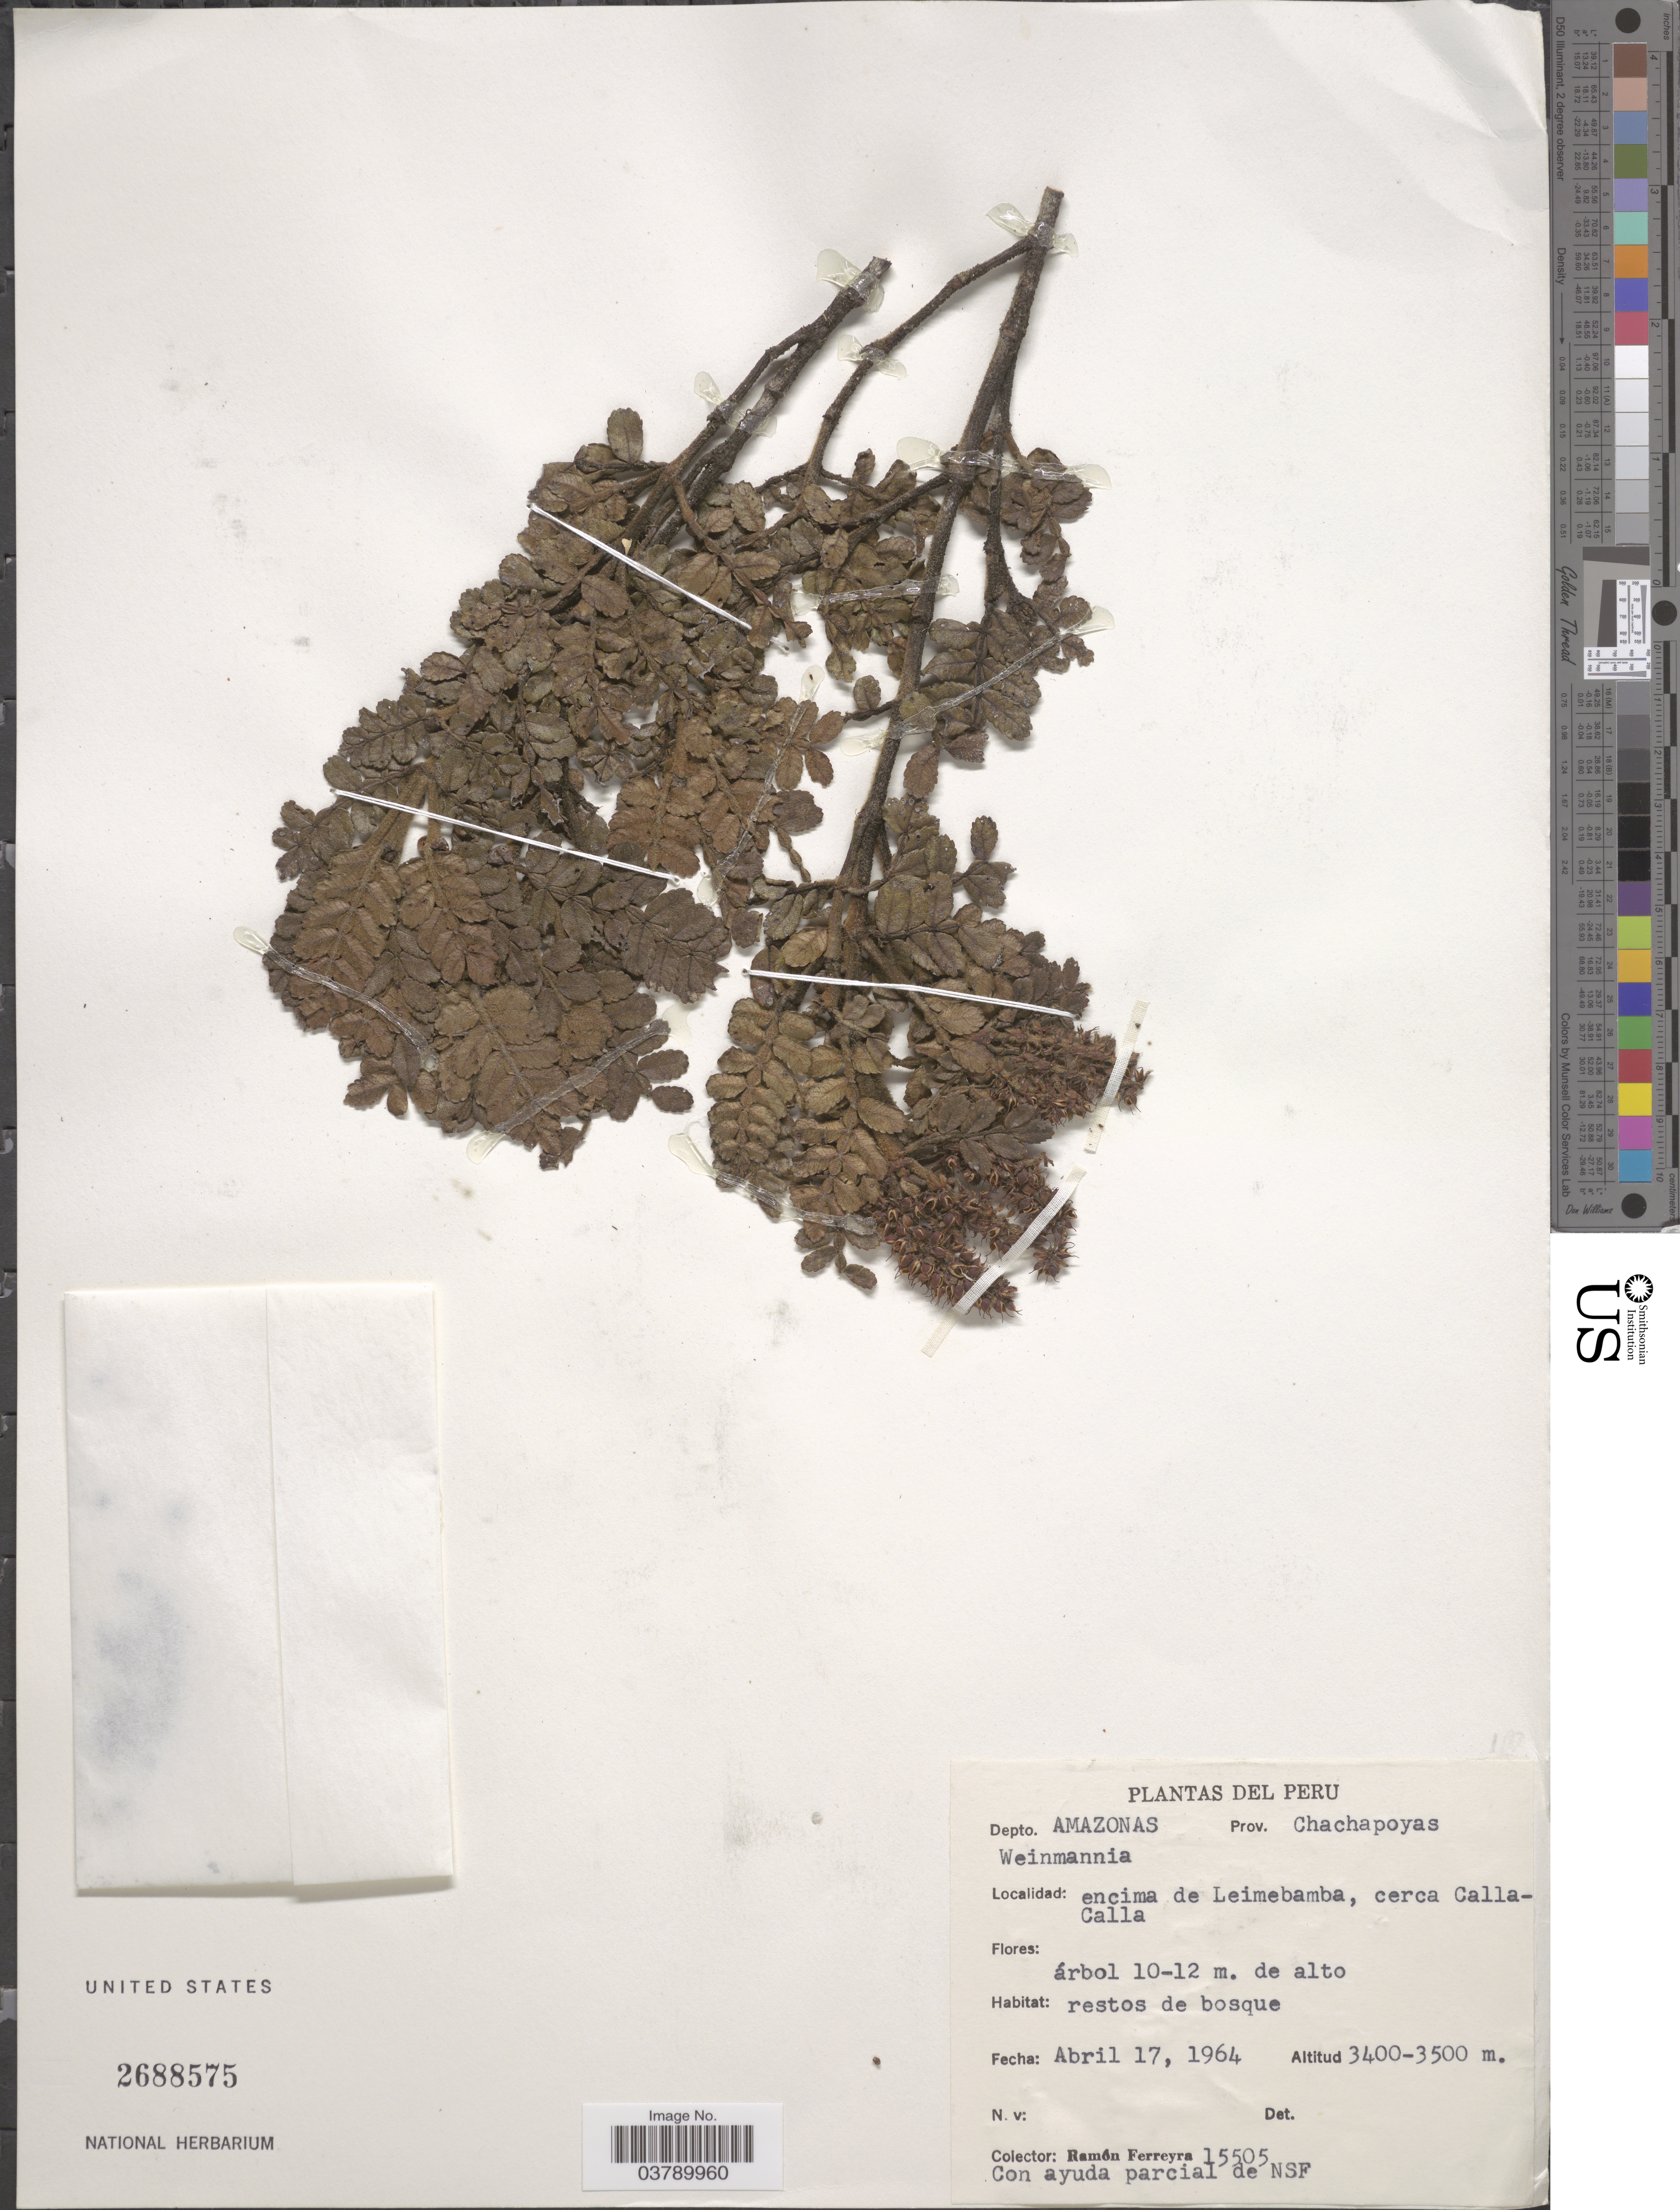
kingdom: Plantae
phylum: Tracheophyta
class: Magnoliopsida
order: Oxalidales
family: Cunoniaceae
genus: Weinmannia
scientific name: Weinmannia sp.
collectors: R. A. Ferreyra & NSF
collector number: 15505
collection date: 1964-04-17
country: Peru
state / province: Amazonas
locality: Depto.Amazonas. Prov. Chachapoyas. Encima de Leimebamba, cerca Calla-Calla.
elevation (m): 3400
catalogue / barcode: US 2688575